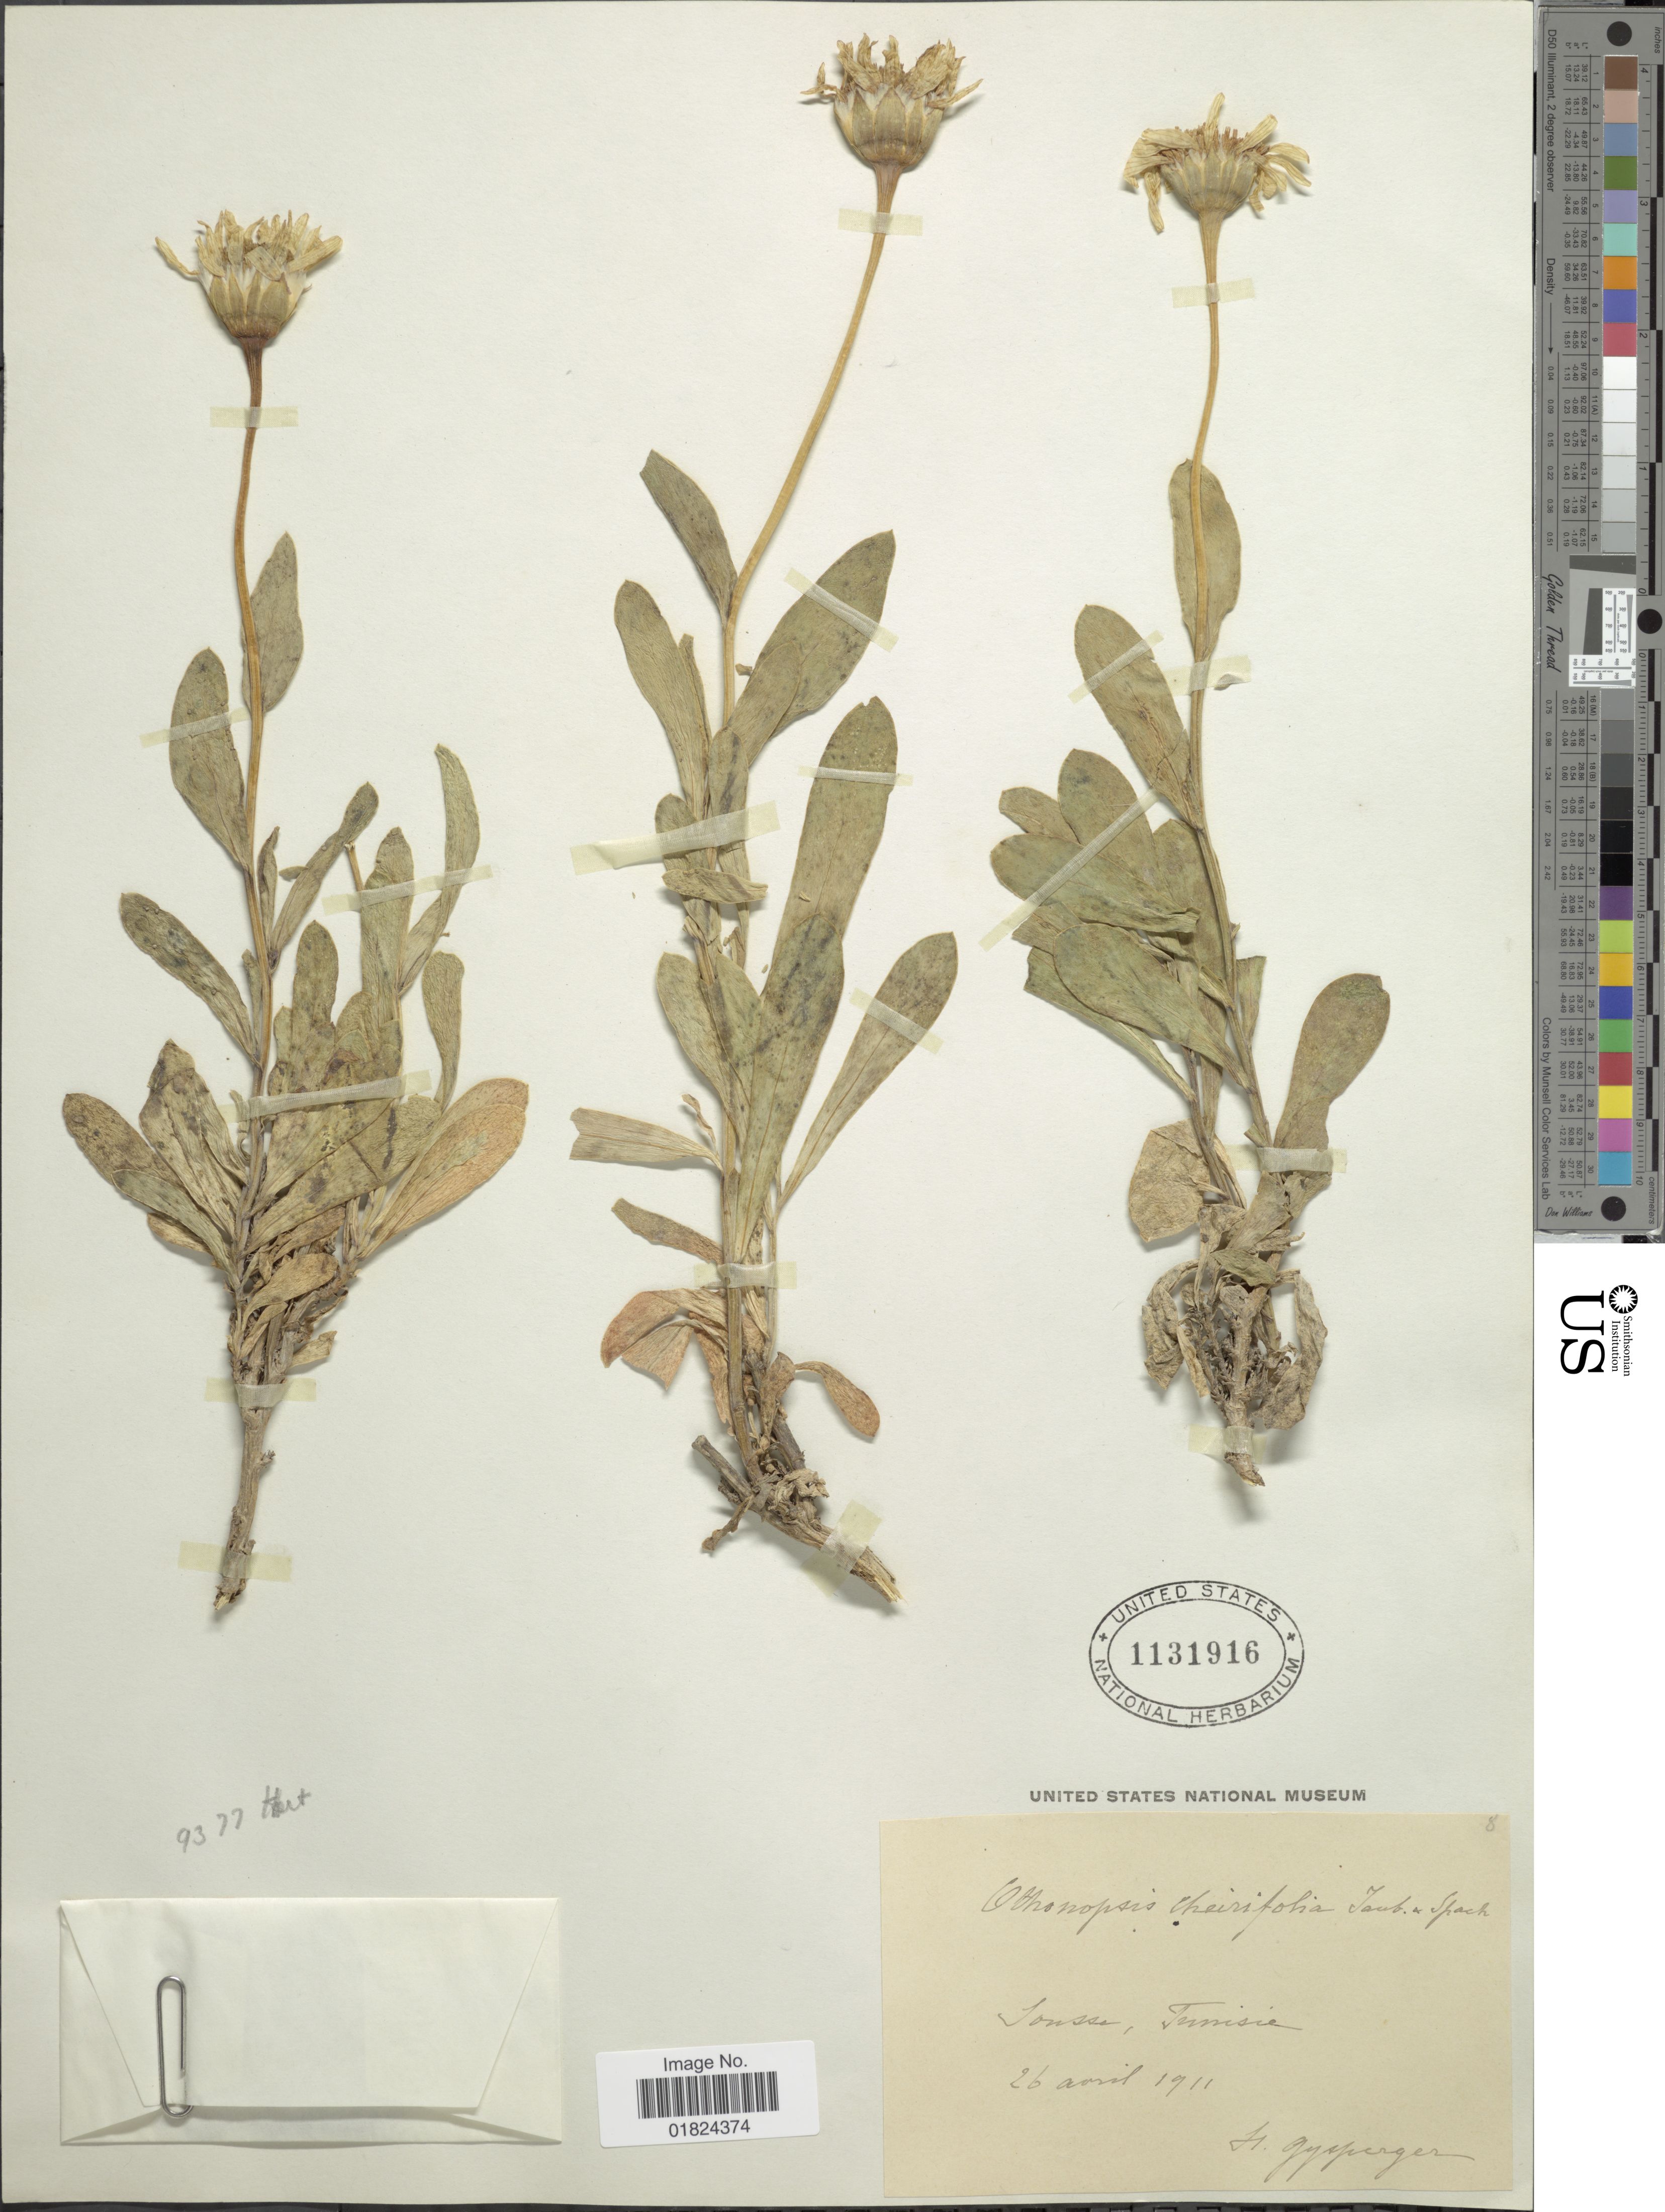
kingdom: Plantae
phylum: Tracheophyta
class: Magnoliopsida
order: Asterales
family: Asteraceae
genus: Hertia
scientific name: Hertia cheirifolia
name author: (L.) Kuntze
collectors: H. Gysperger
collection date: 1911-04-26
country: Tunisia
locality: Sousse.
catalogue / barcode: US 1131916